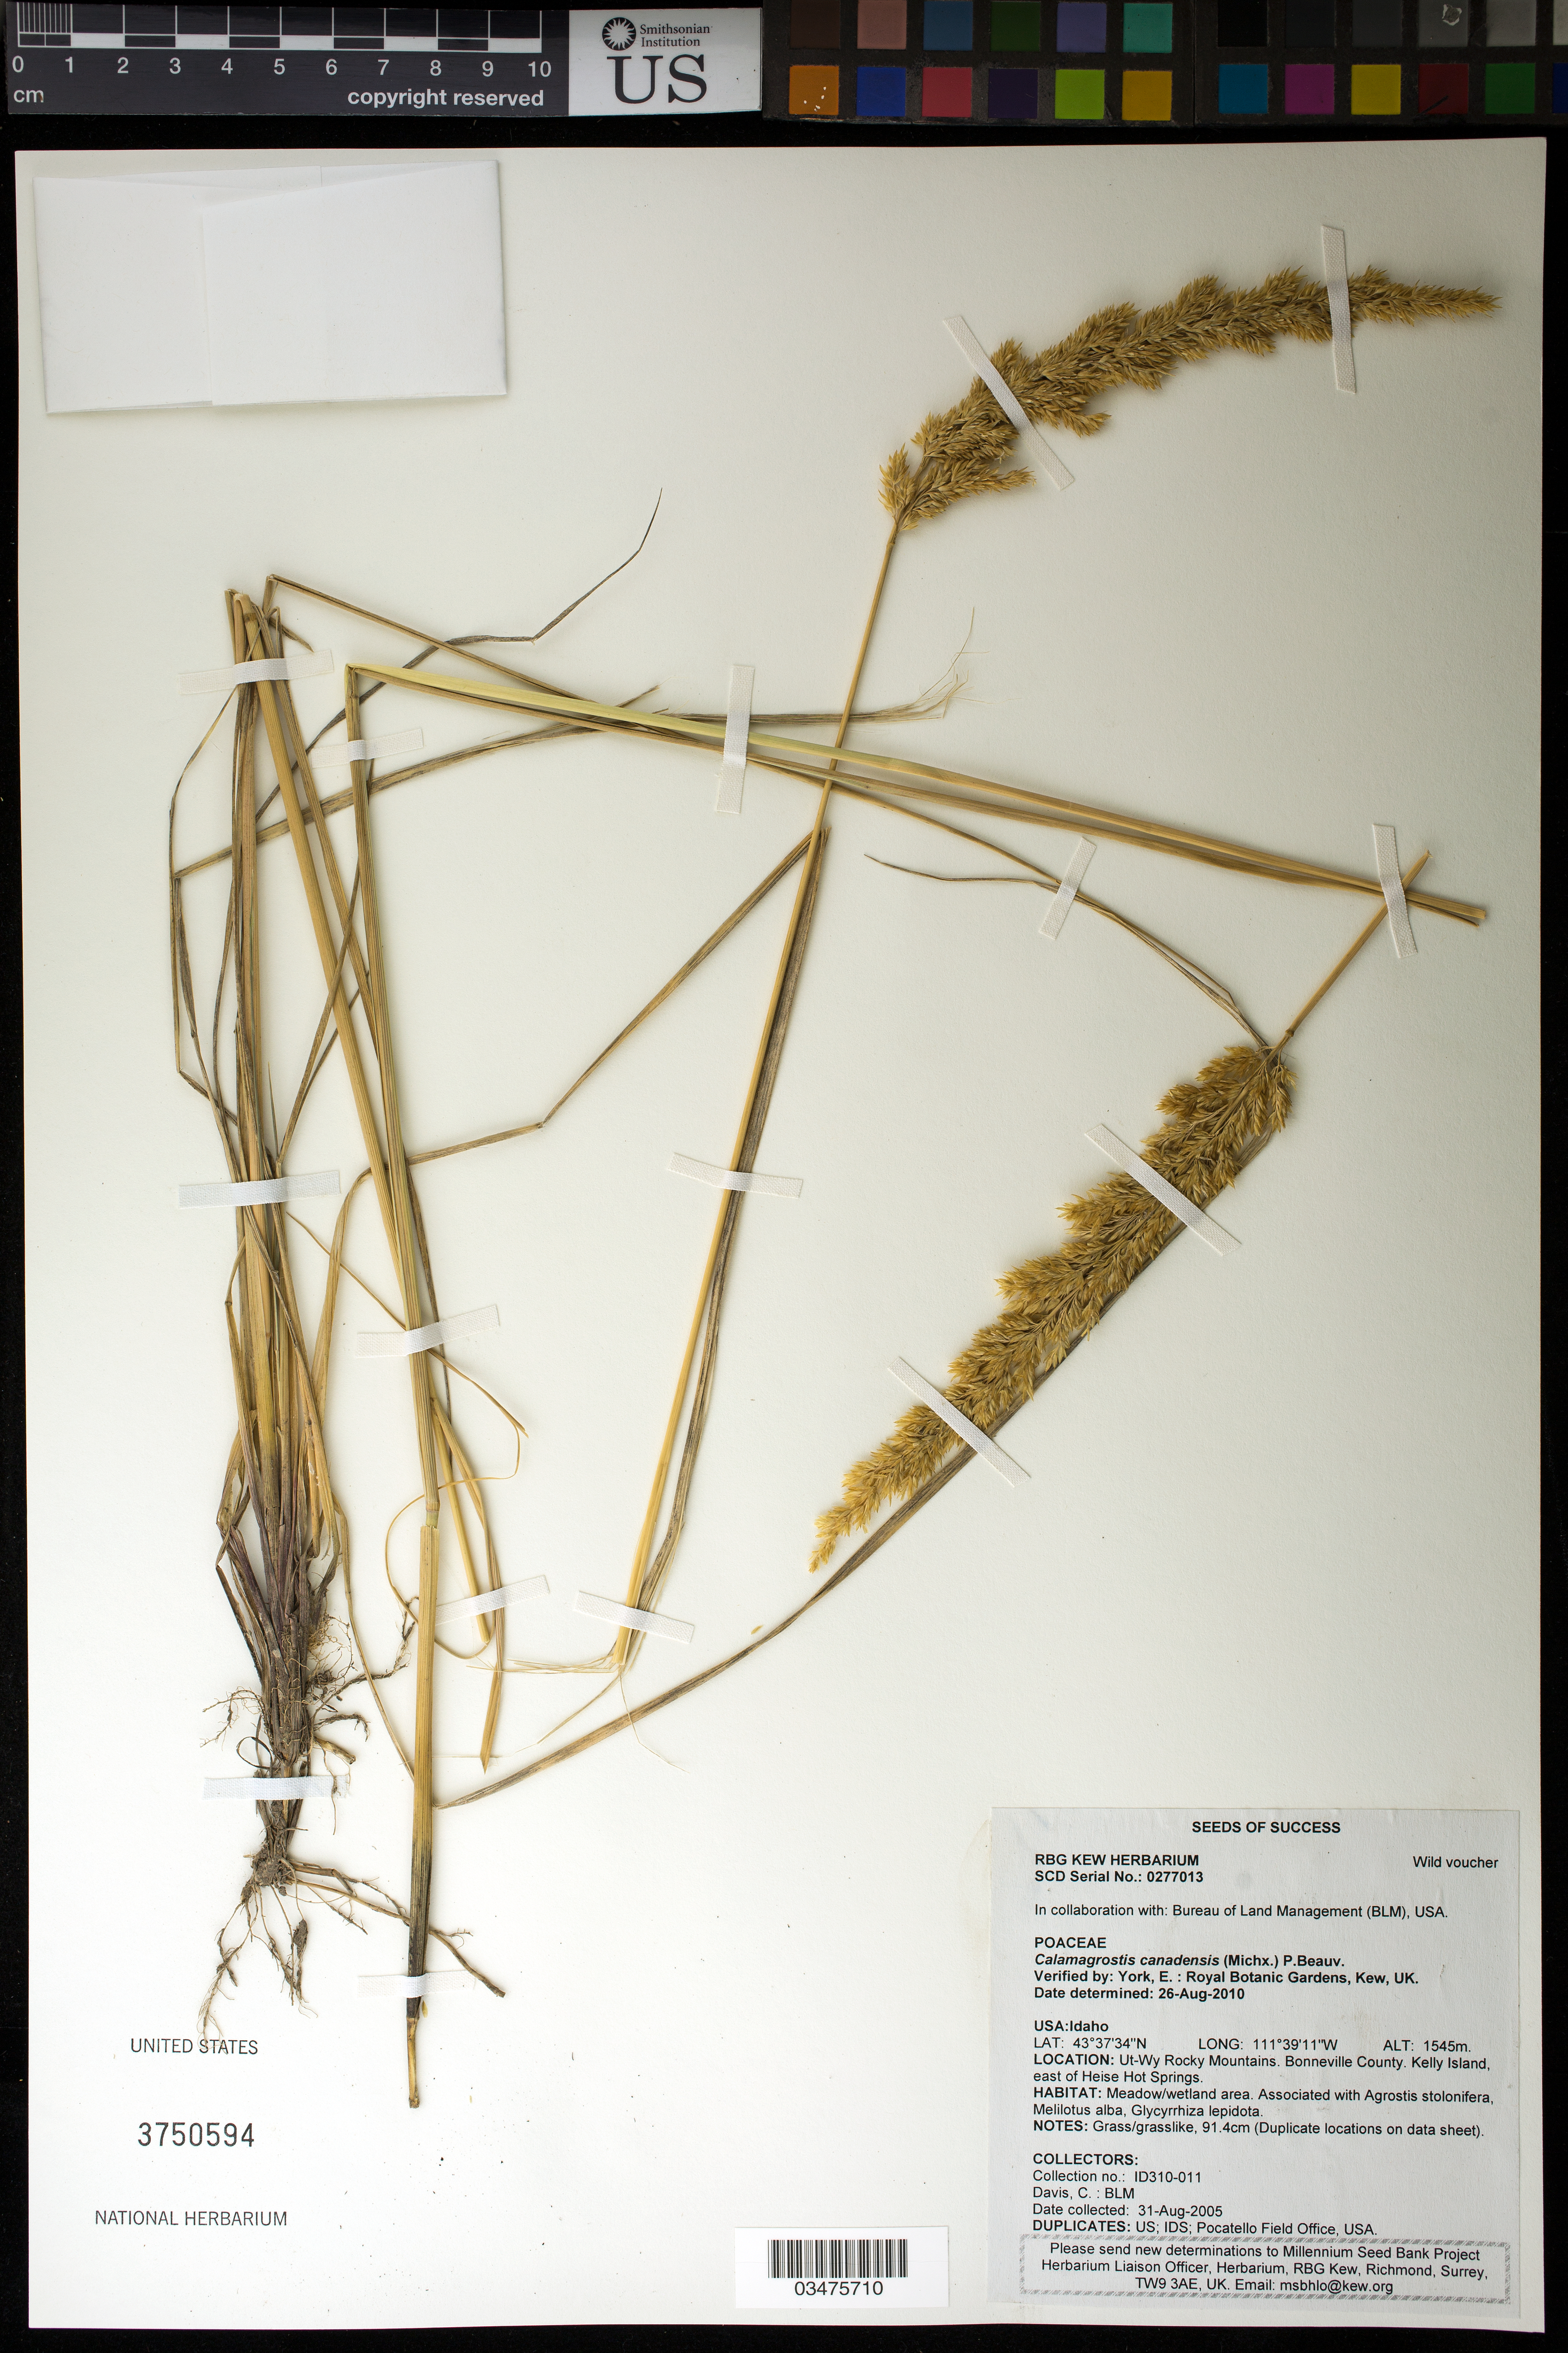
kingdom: Plantae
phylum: Tracheophyta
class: Liliopsida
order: Poales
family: Poaceae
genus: Calamagrostis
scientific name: Calamagrostis canadensis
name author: (Michx.) P. Beauv.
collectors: C. Davis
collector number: ID310-011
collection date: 2005-08-31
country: United States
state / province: Idaho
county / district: Bonneville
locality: Kelly Island, east of Heise Hot Springs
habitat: Meadow/wetland area. With Agrostis stolonifera, Melilotus alba, ect.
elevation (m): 1545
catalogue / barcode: US 3750594